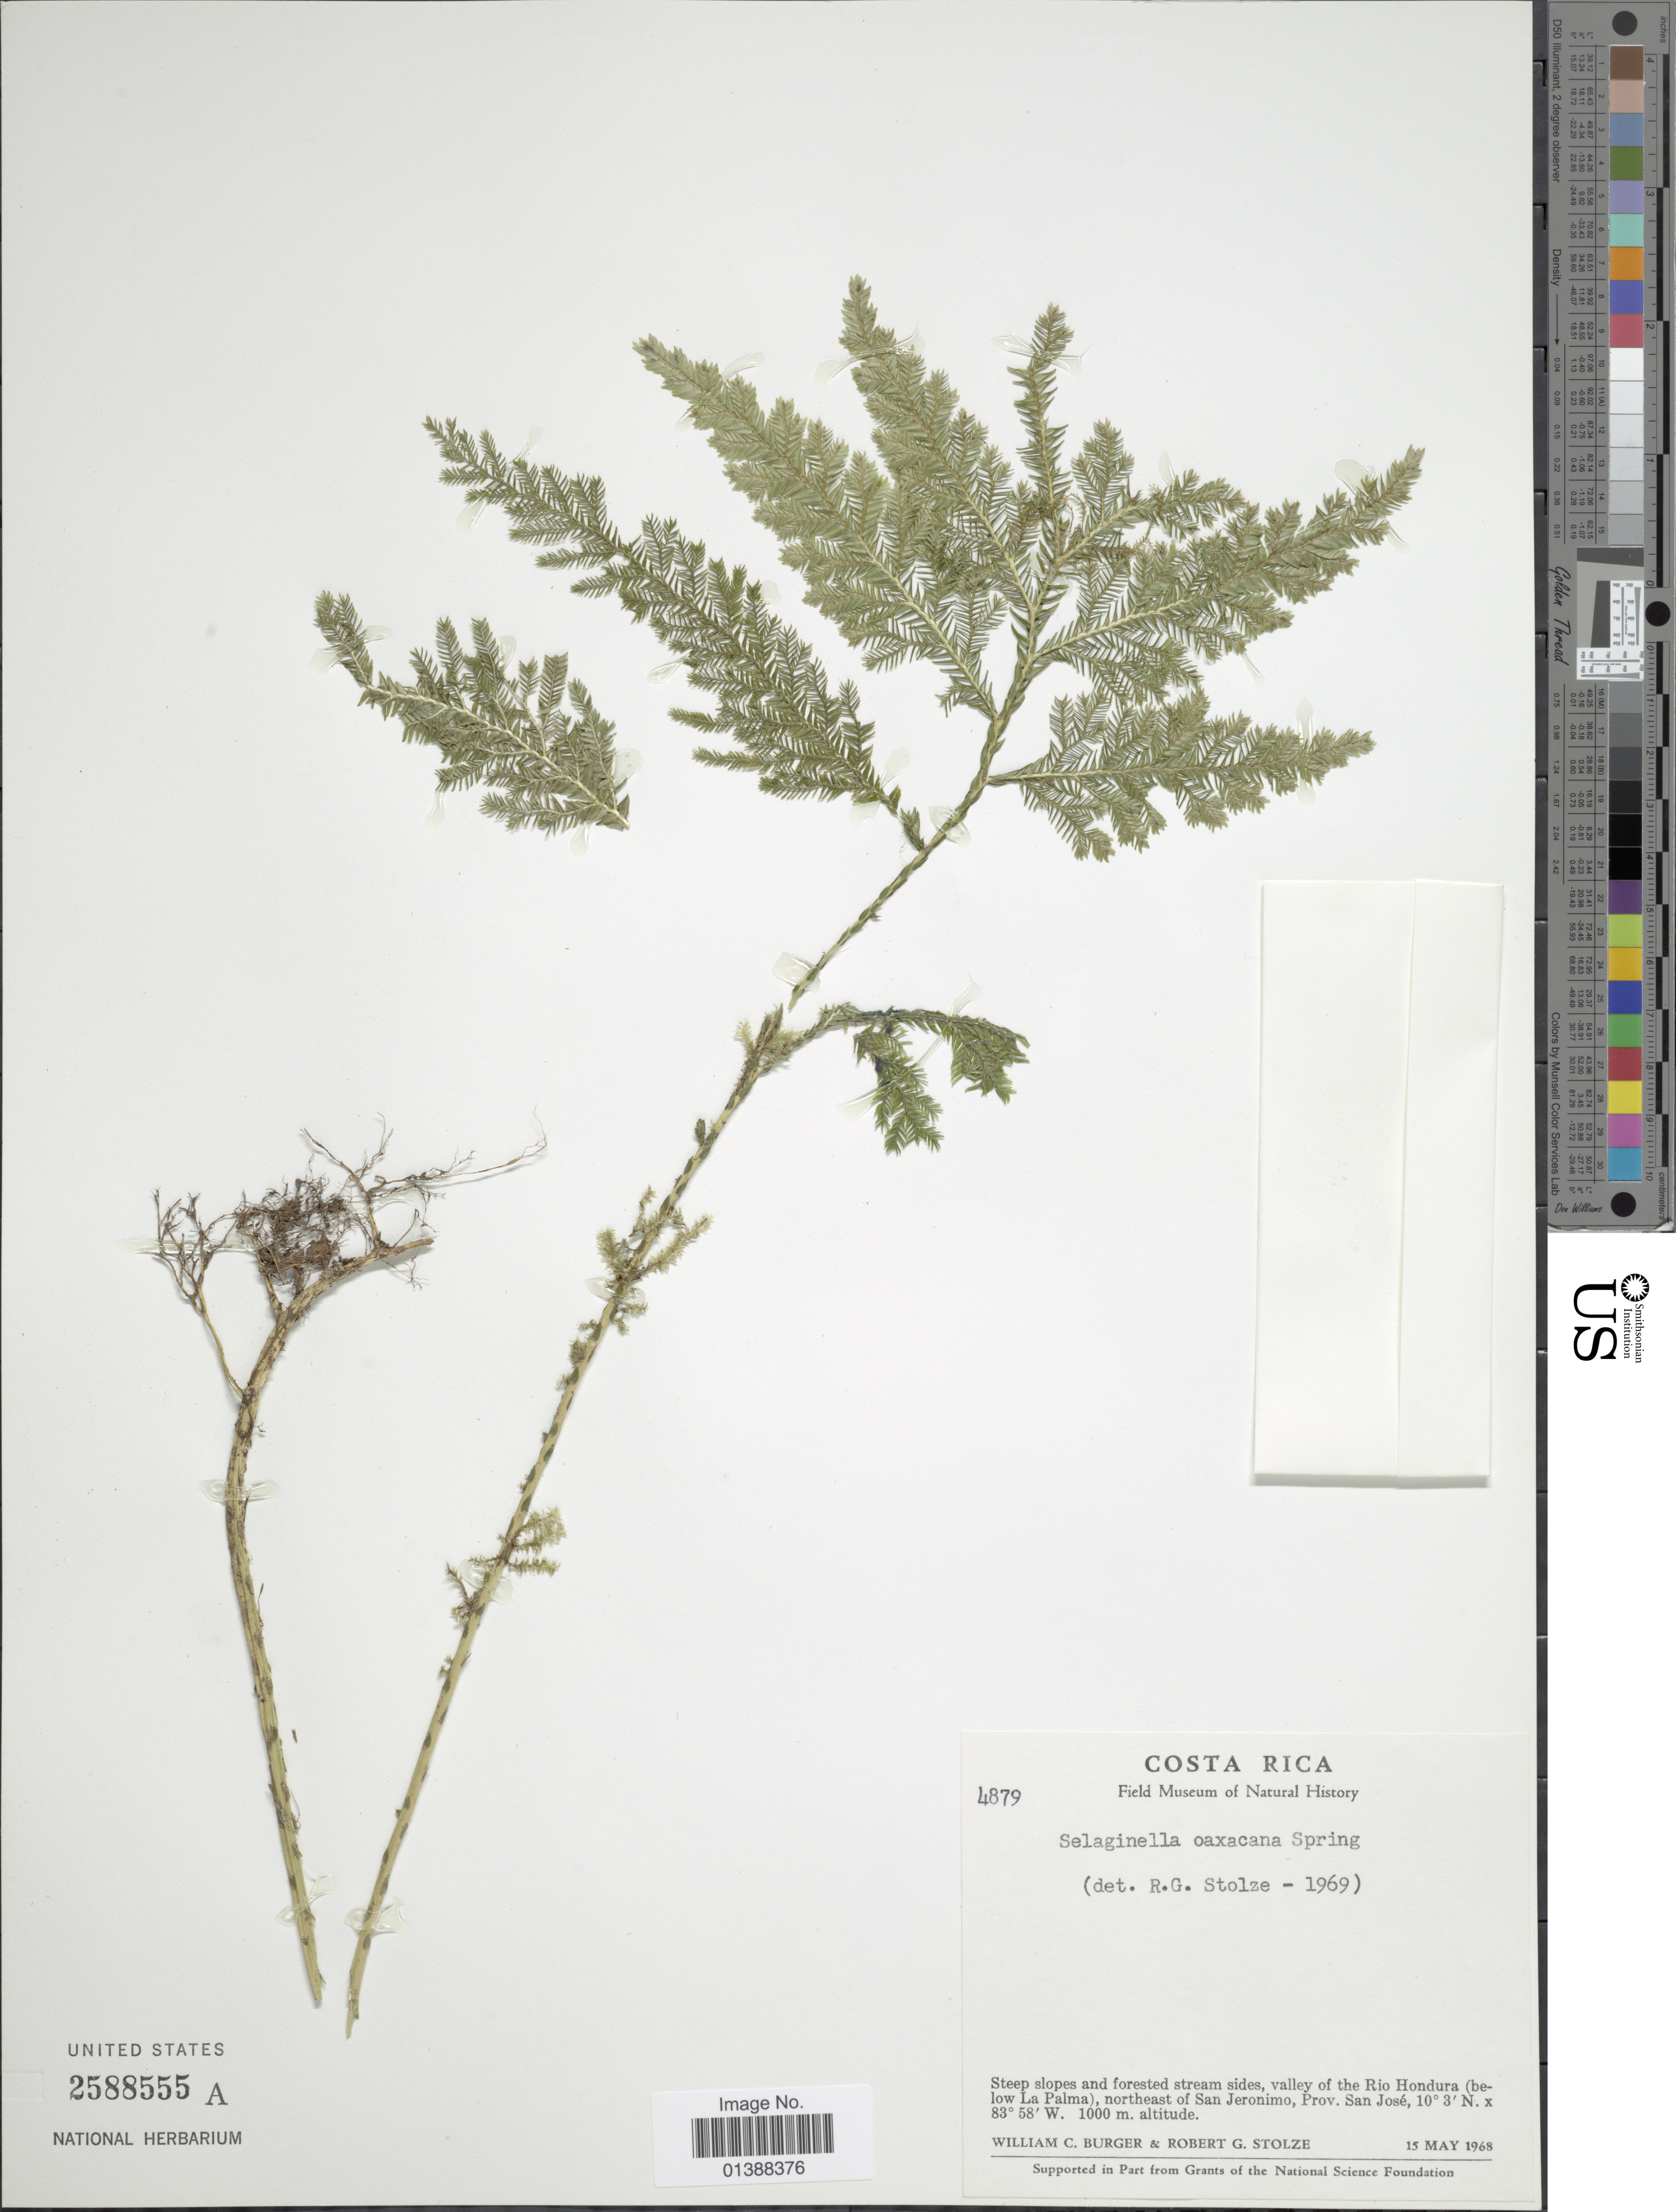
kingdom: Plantae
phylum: Tracheophyta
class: Lycopodiopsida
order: Selaginellales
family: Selaginellaceae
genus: Selaginella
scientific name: Selaginella oaxacana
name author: Spring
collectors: W. Burger & R. G. Stolze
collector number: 4879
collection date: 1968-05-15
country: Costa Rica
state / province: San José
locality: Steep slopes and forested stream sides, valley of the Rio Hondura (below La Palma), northeast of San Jeronimo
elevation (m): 1000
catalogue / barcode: US 2588555A